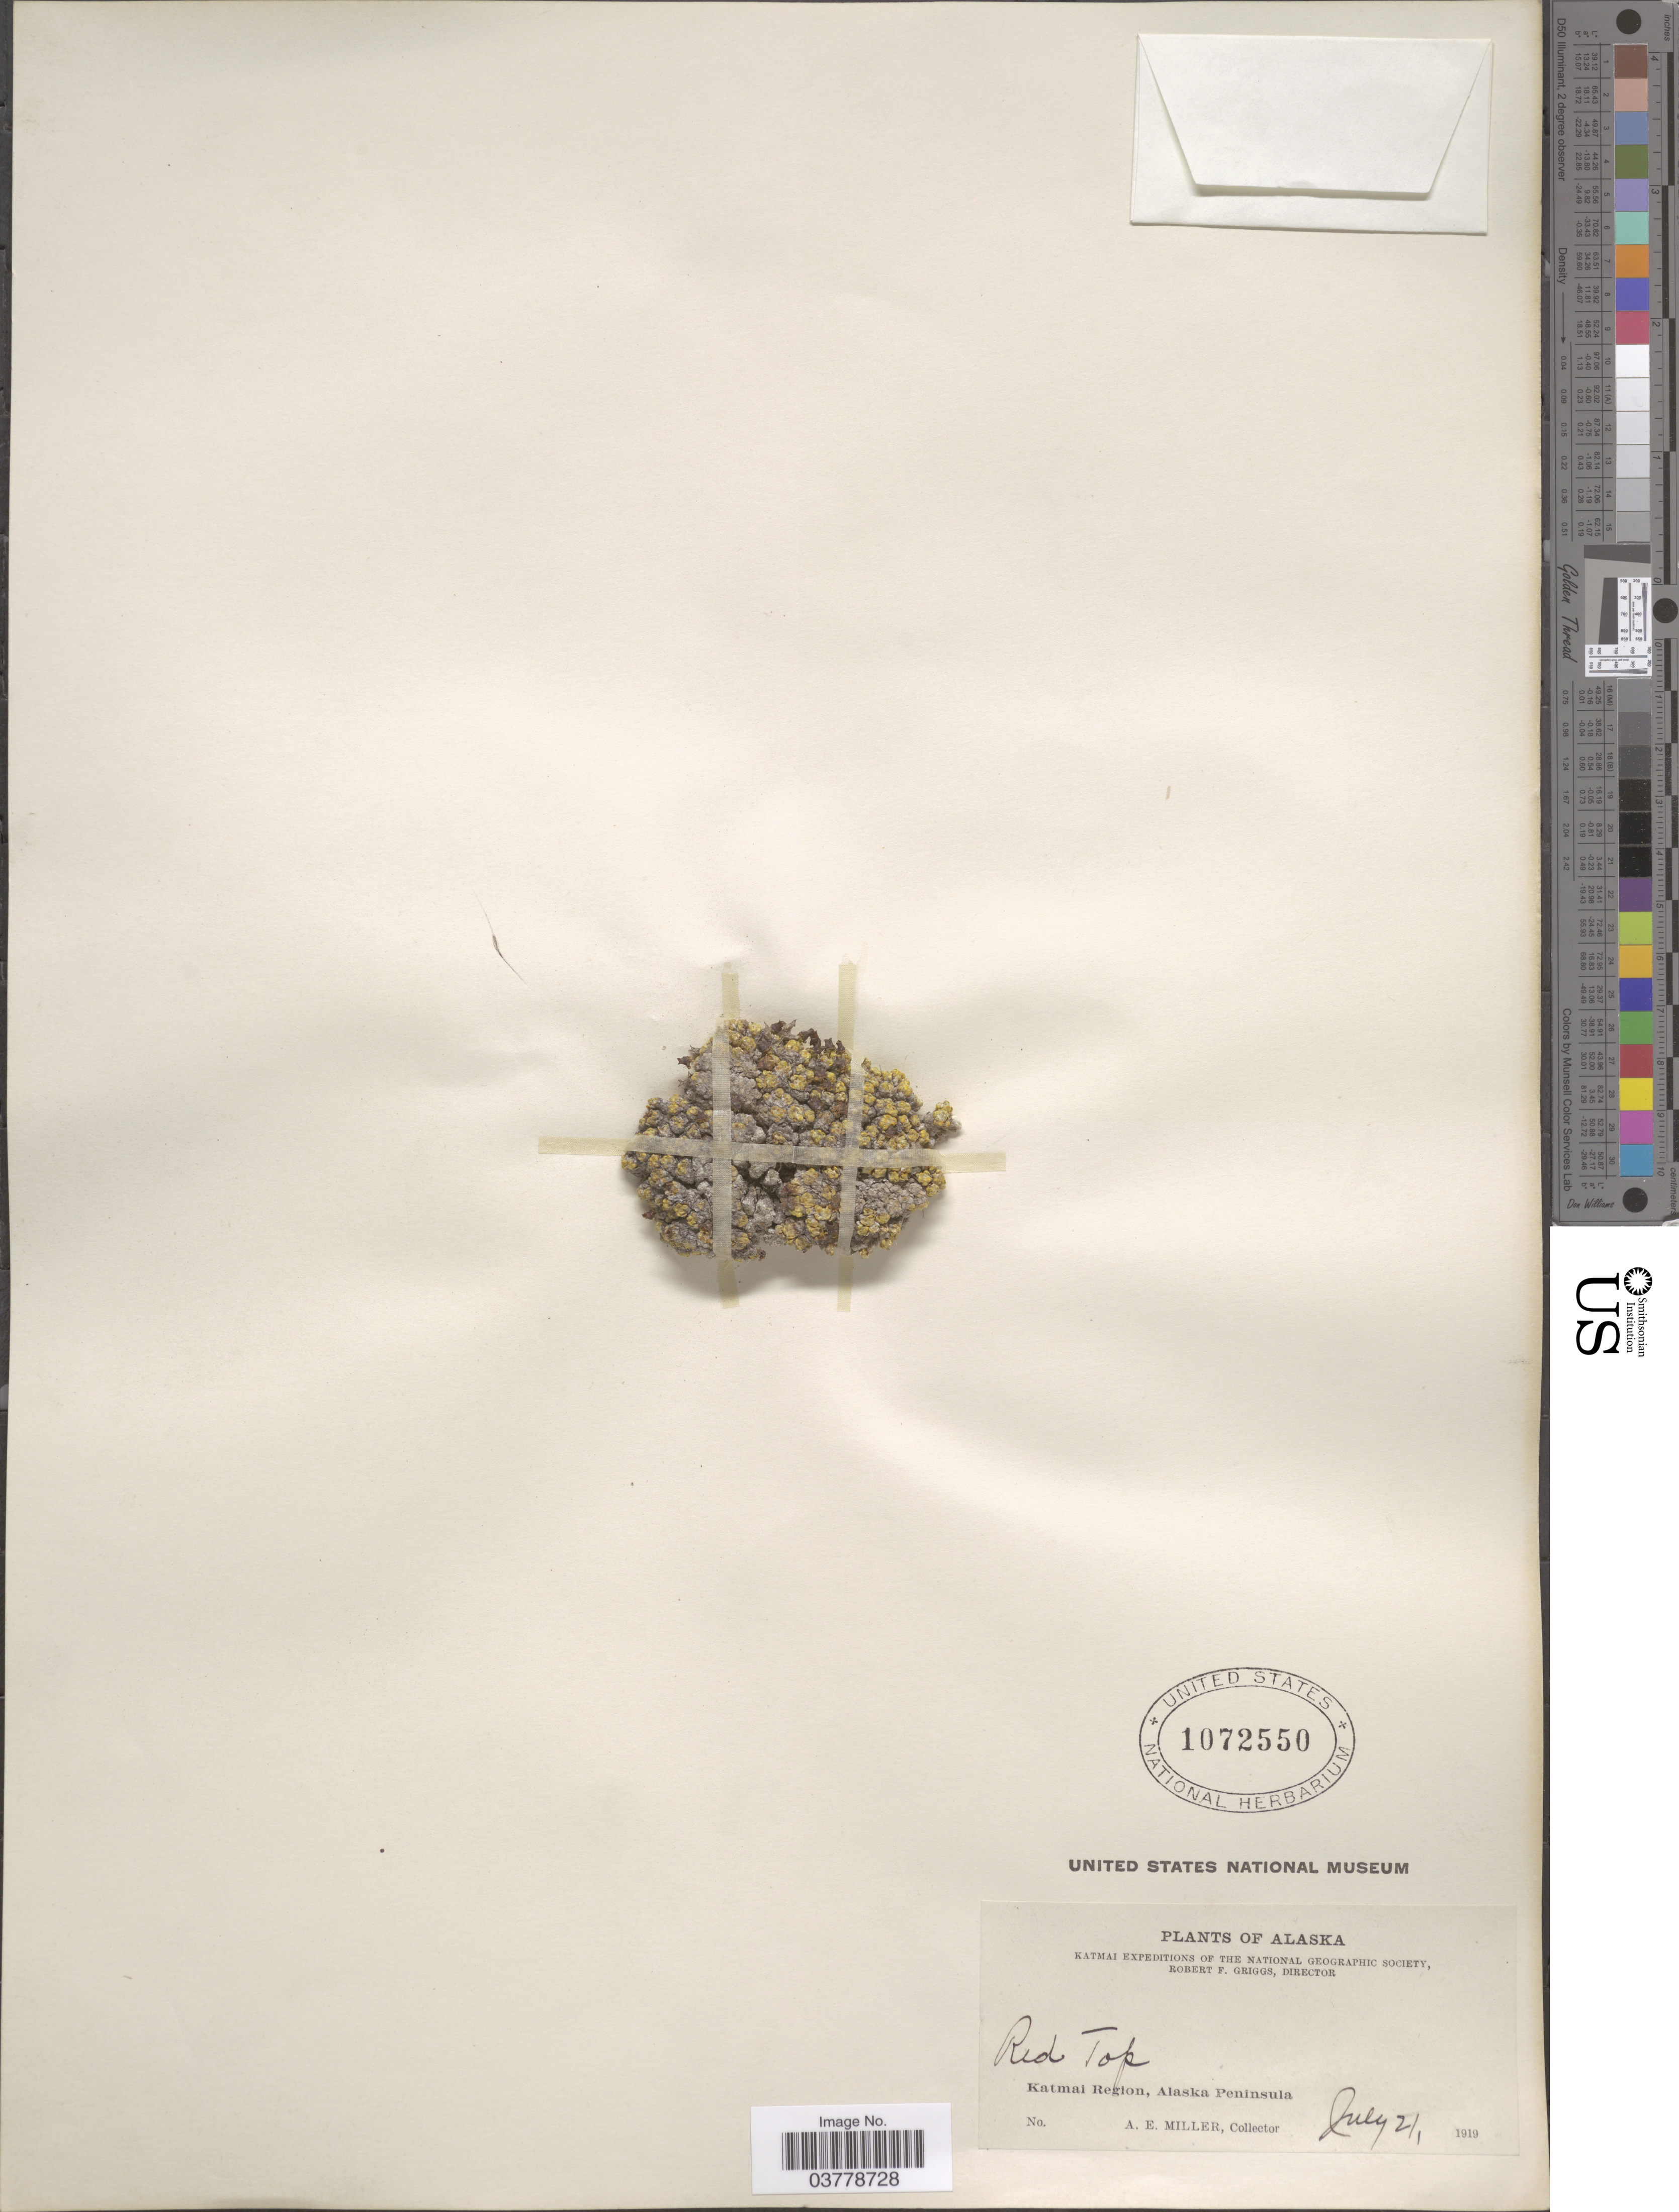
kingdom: Plantae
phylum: Tracheophyta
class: Magnoliopsida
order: Saxifragales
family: Saxifragaceae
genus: Saxifraga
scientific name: Saxifraga eschscholtzii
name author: Sternb.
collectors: A. E. Miller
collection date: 1919-07-21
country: United States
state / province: Alaska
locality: Red Top. Katmai Region, Alaska Peninsula.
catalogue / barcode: US 1072550